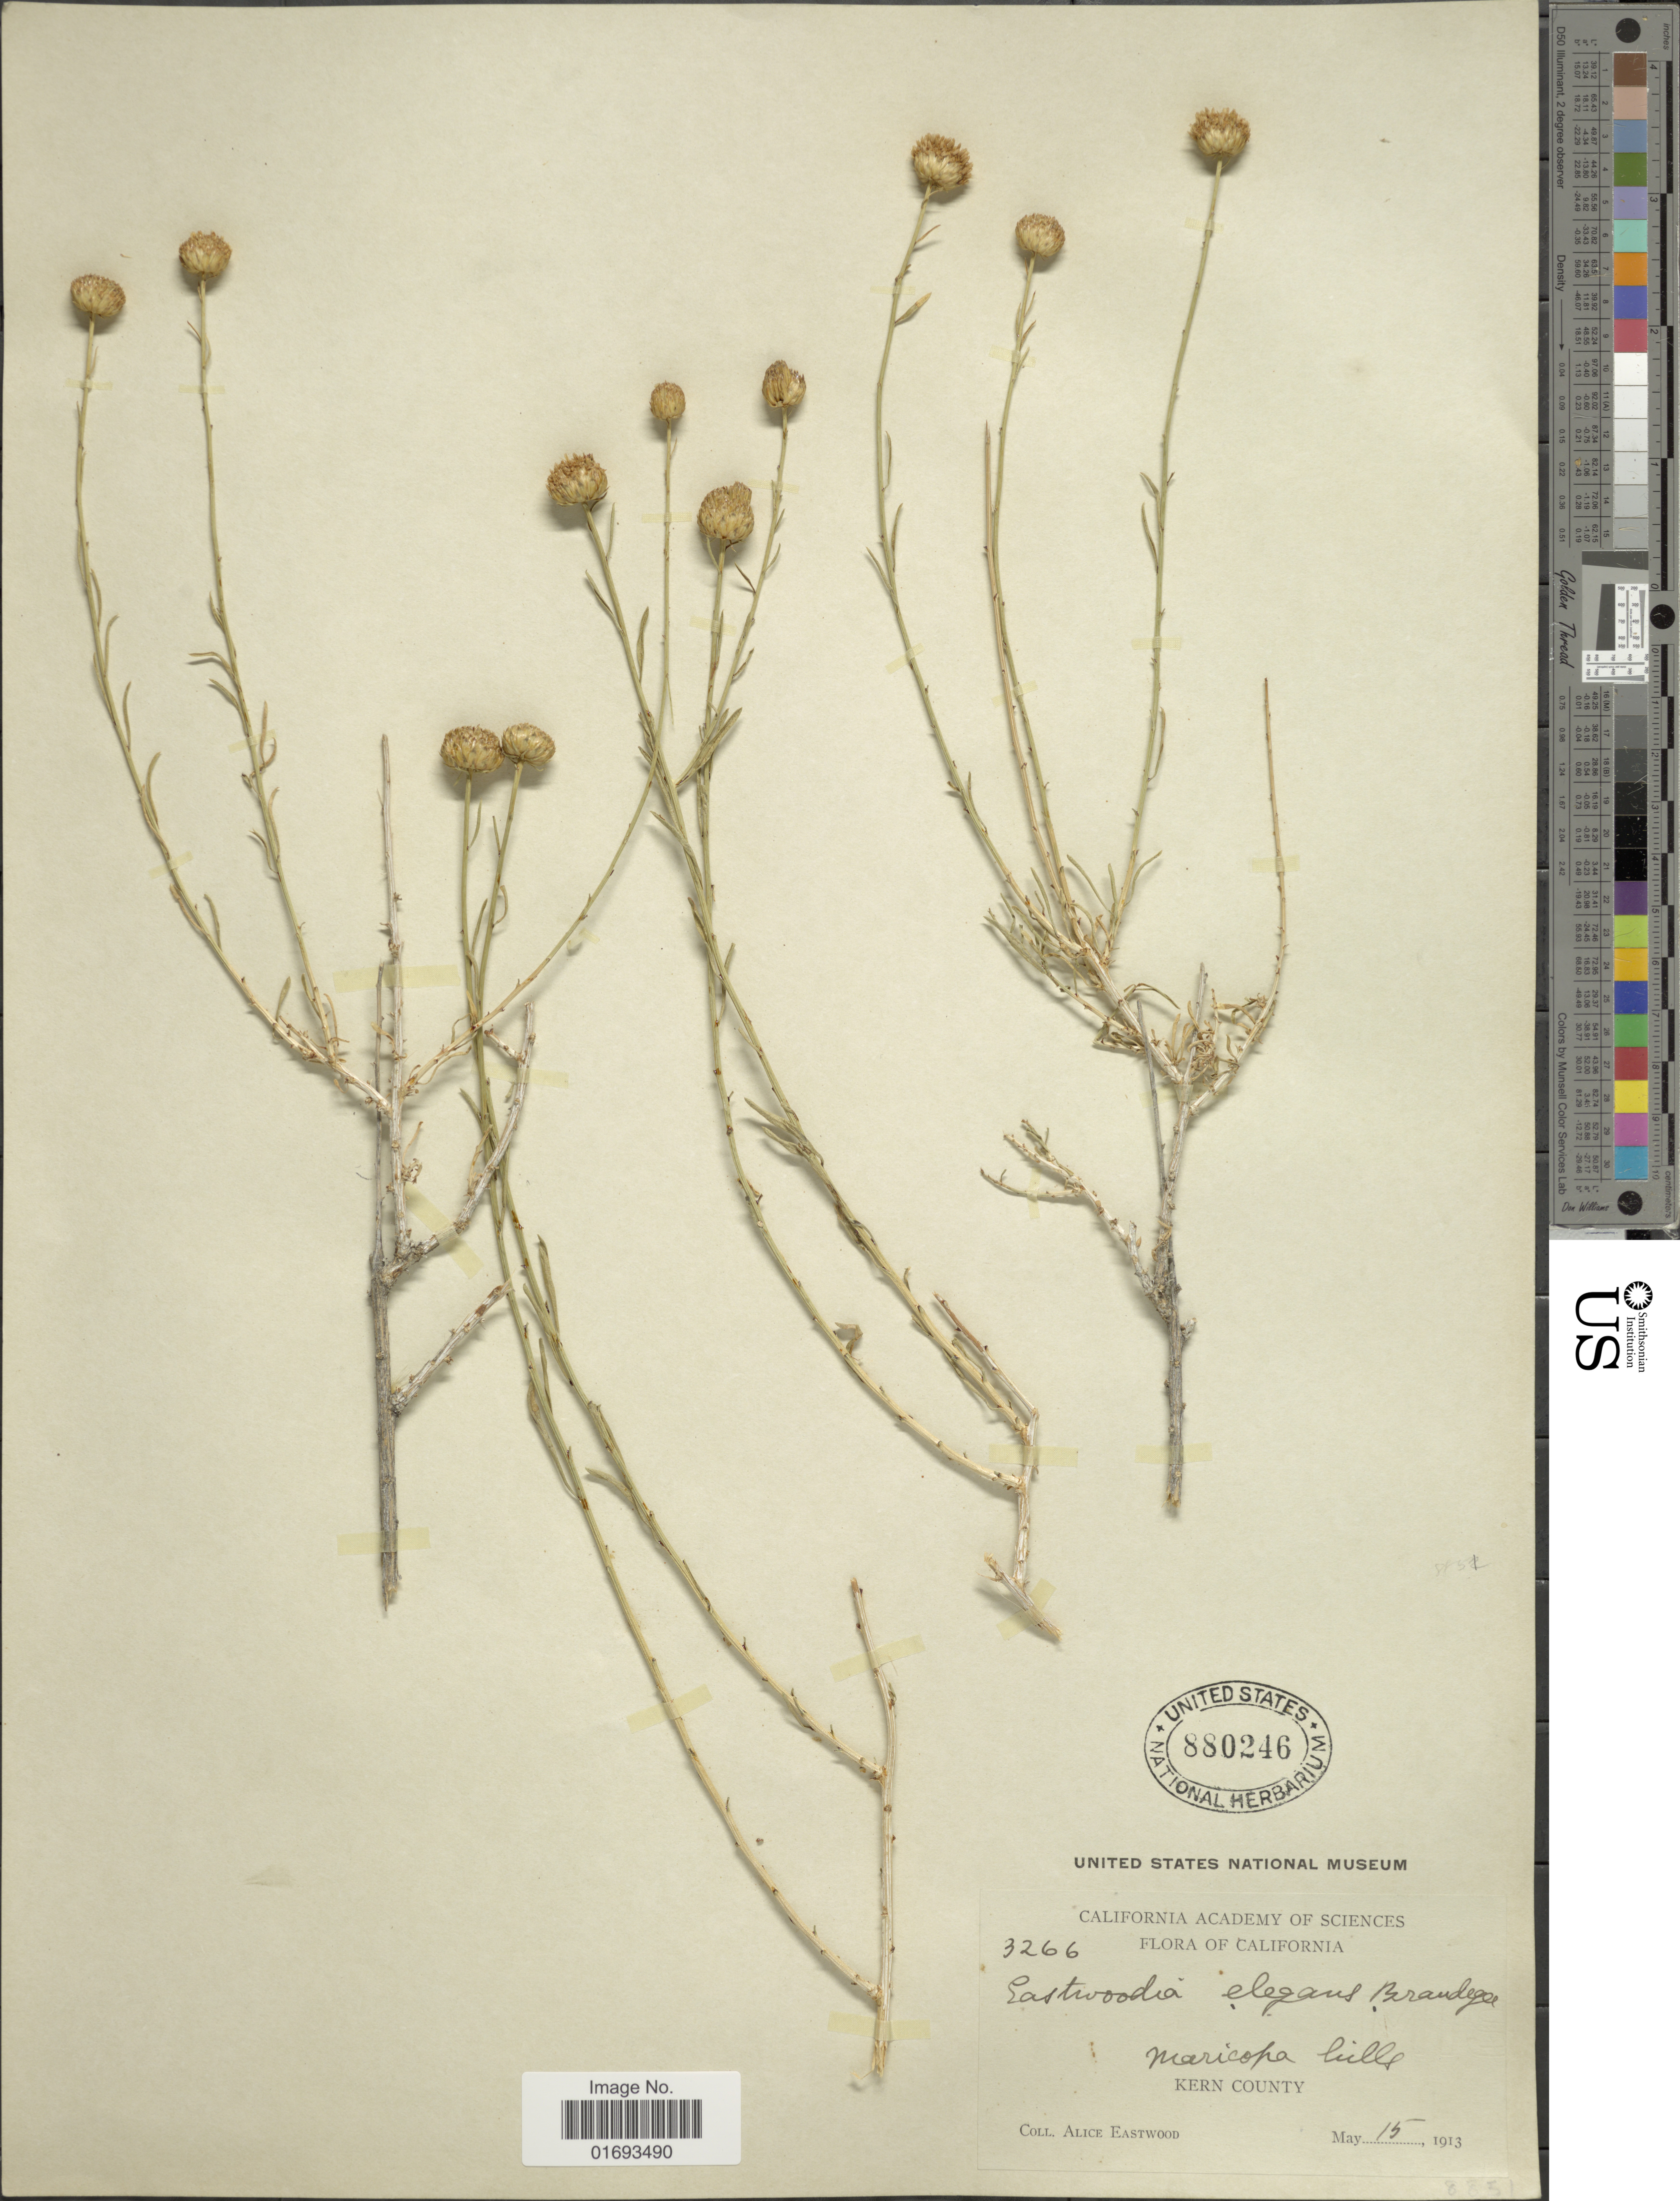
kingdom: Plantae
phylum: Tracheophyta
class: Magnoliopsida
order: Asterales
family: Asteraceae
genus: Eastwoodia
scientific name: Eastwoodia elegans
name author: Brandegee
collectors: A. Eastwood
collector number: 3266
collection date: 1913-05-15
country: United States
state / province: California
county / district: Kern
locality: Maricopa hills, Kern County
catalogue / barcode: US 880246